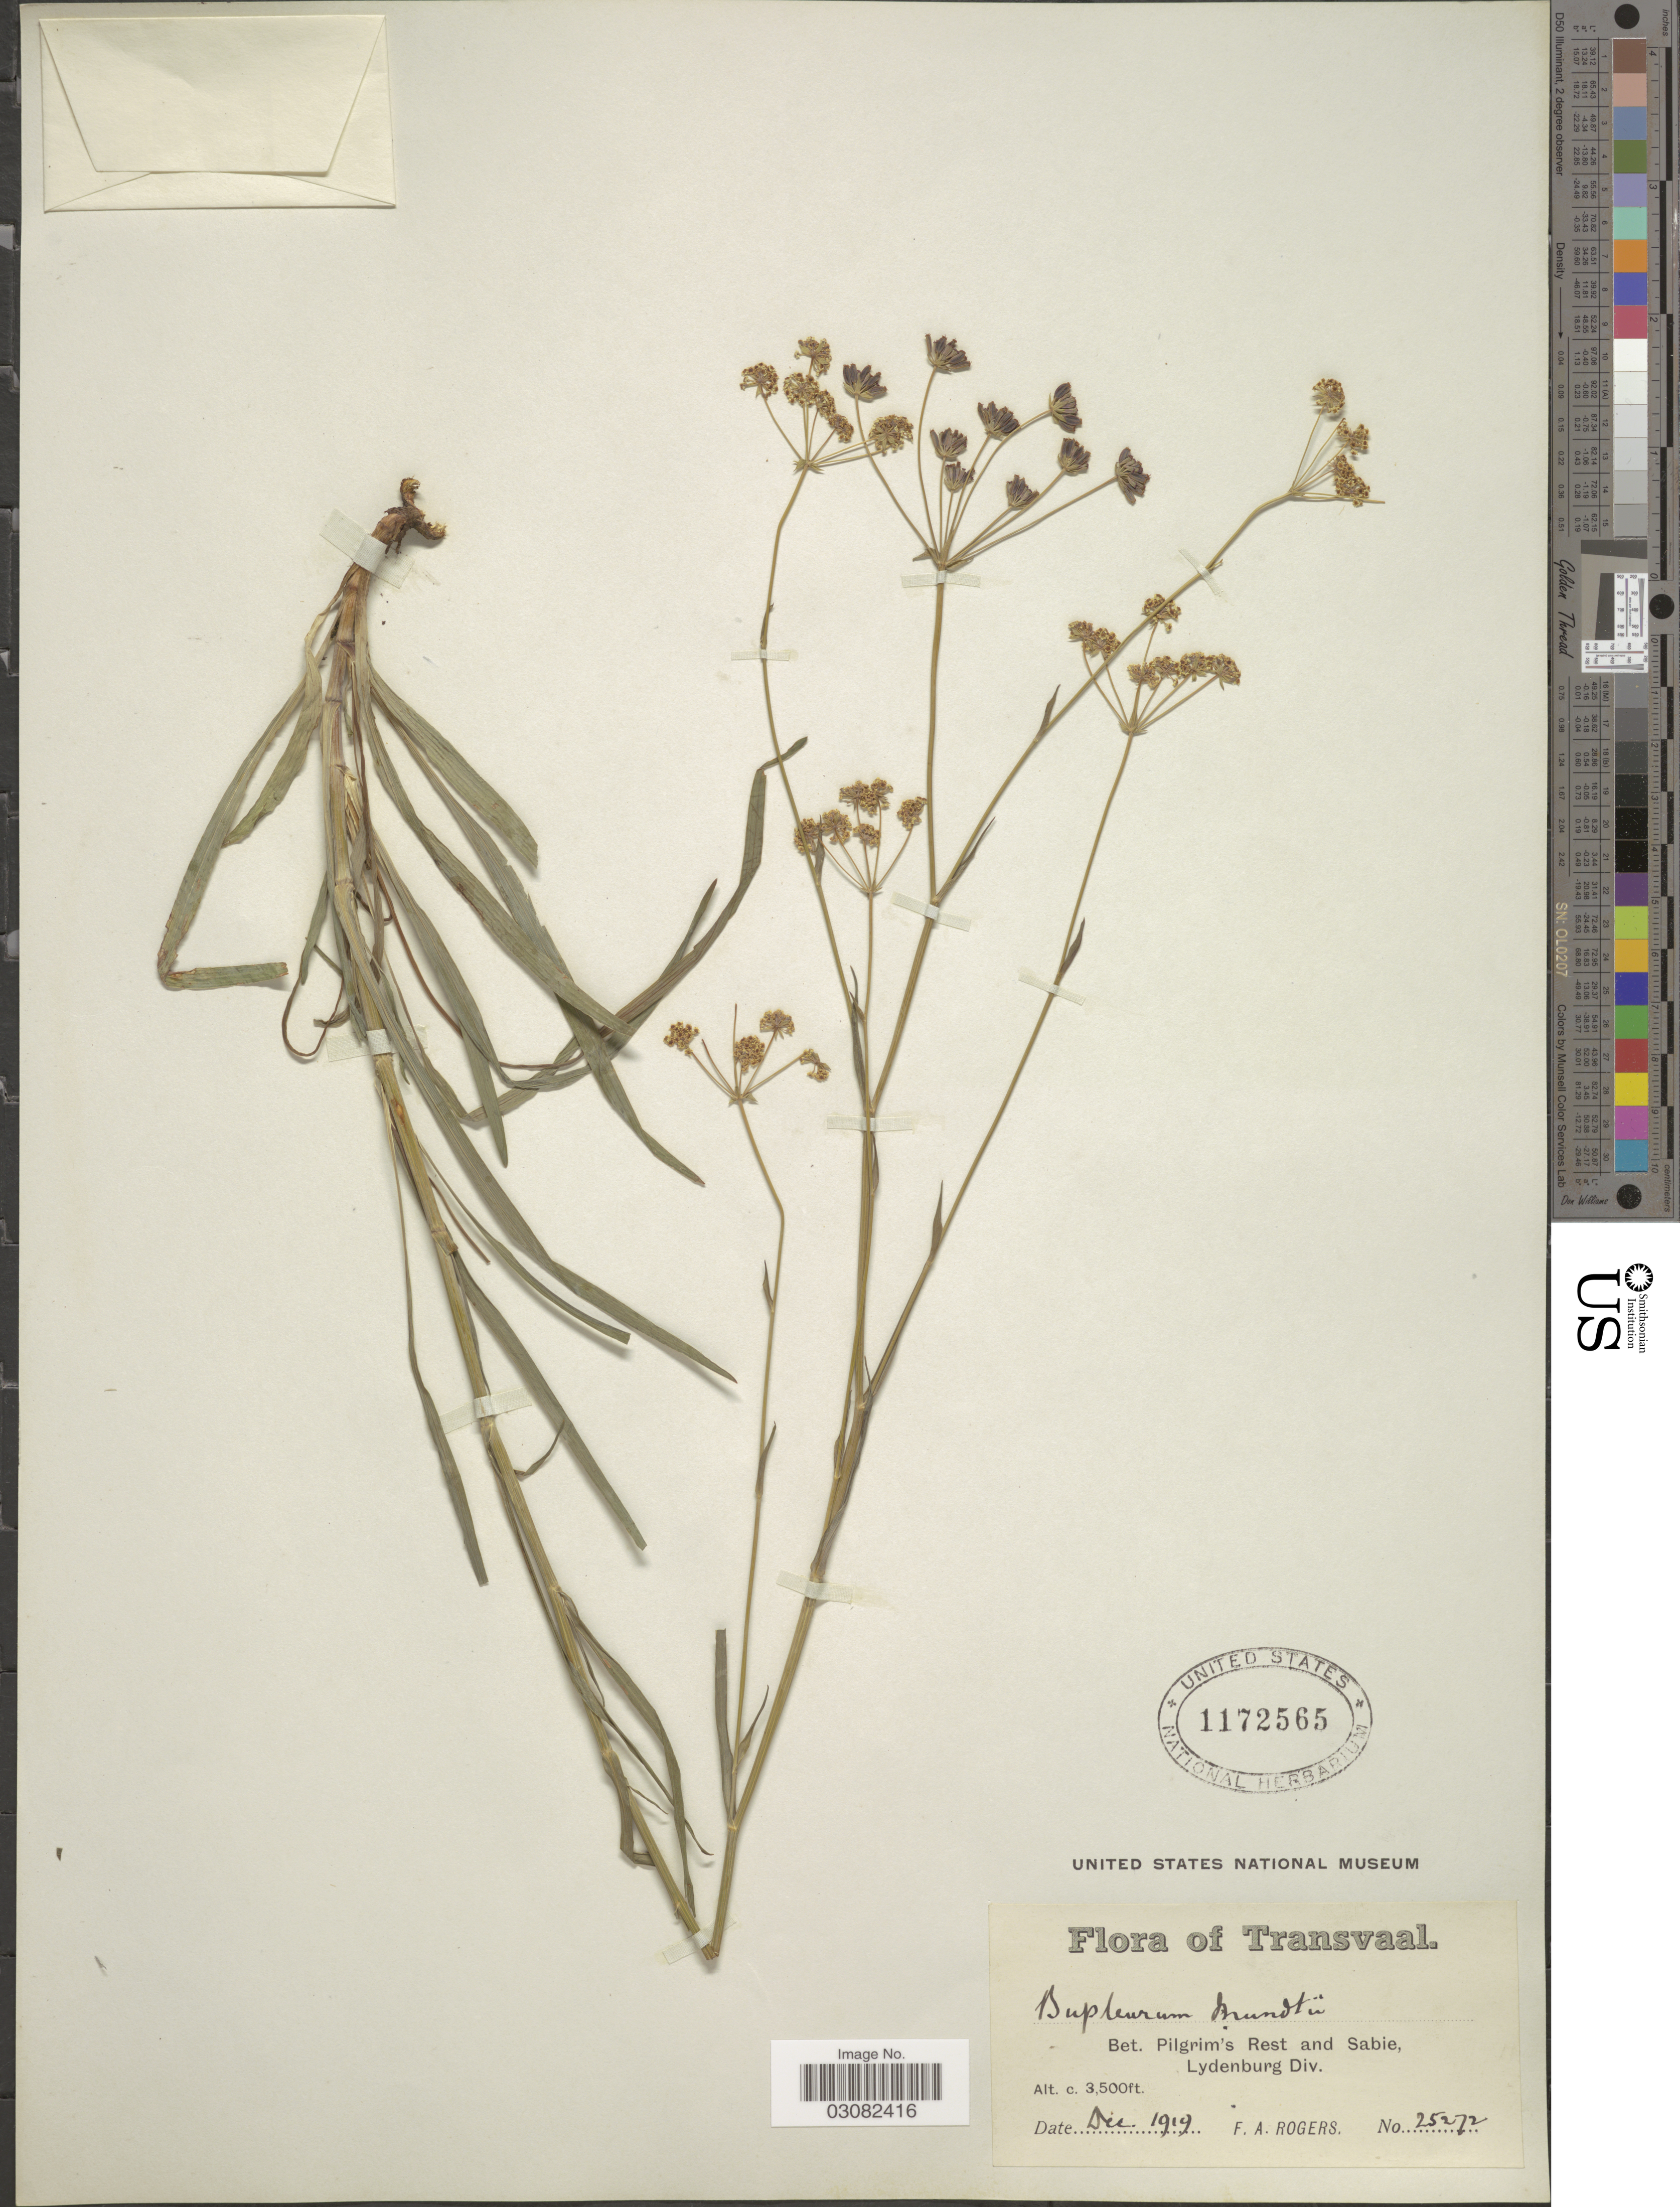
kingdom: Plantae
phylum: Tracheophyta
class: Magnoliopsida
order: Apiales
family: Apiaceae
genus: Bupleurum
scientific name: Bupleurum mundtii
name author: Cham. & Schltdl.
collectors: F. A. Rogers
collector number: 25272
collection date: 1919-12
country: South Africa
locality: Transvaal. Bet. Pilgrim's Rest and Sabie, Lydenburg, Div.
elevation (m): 1067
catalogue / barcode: US 1172565